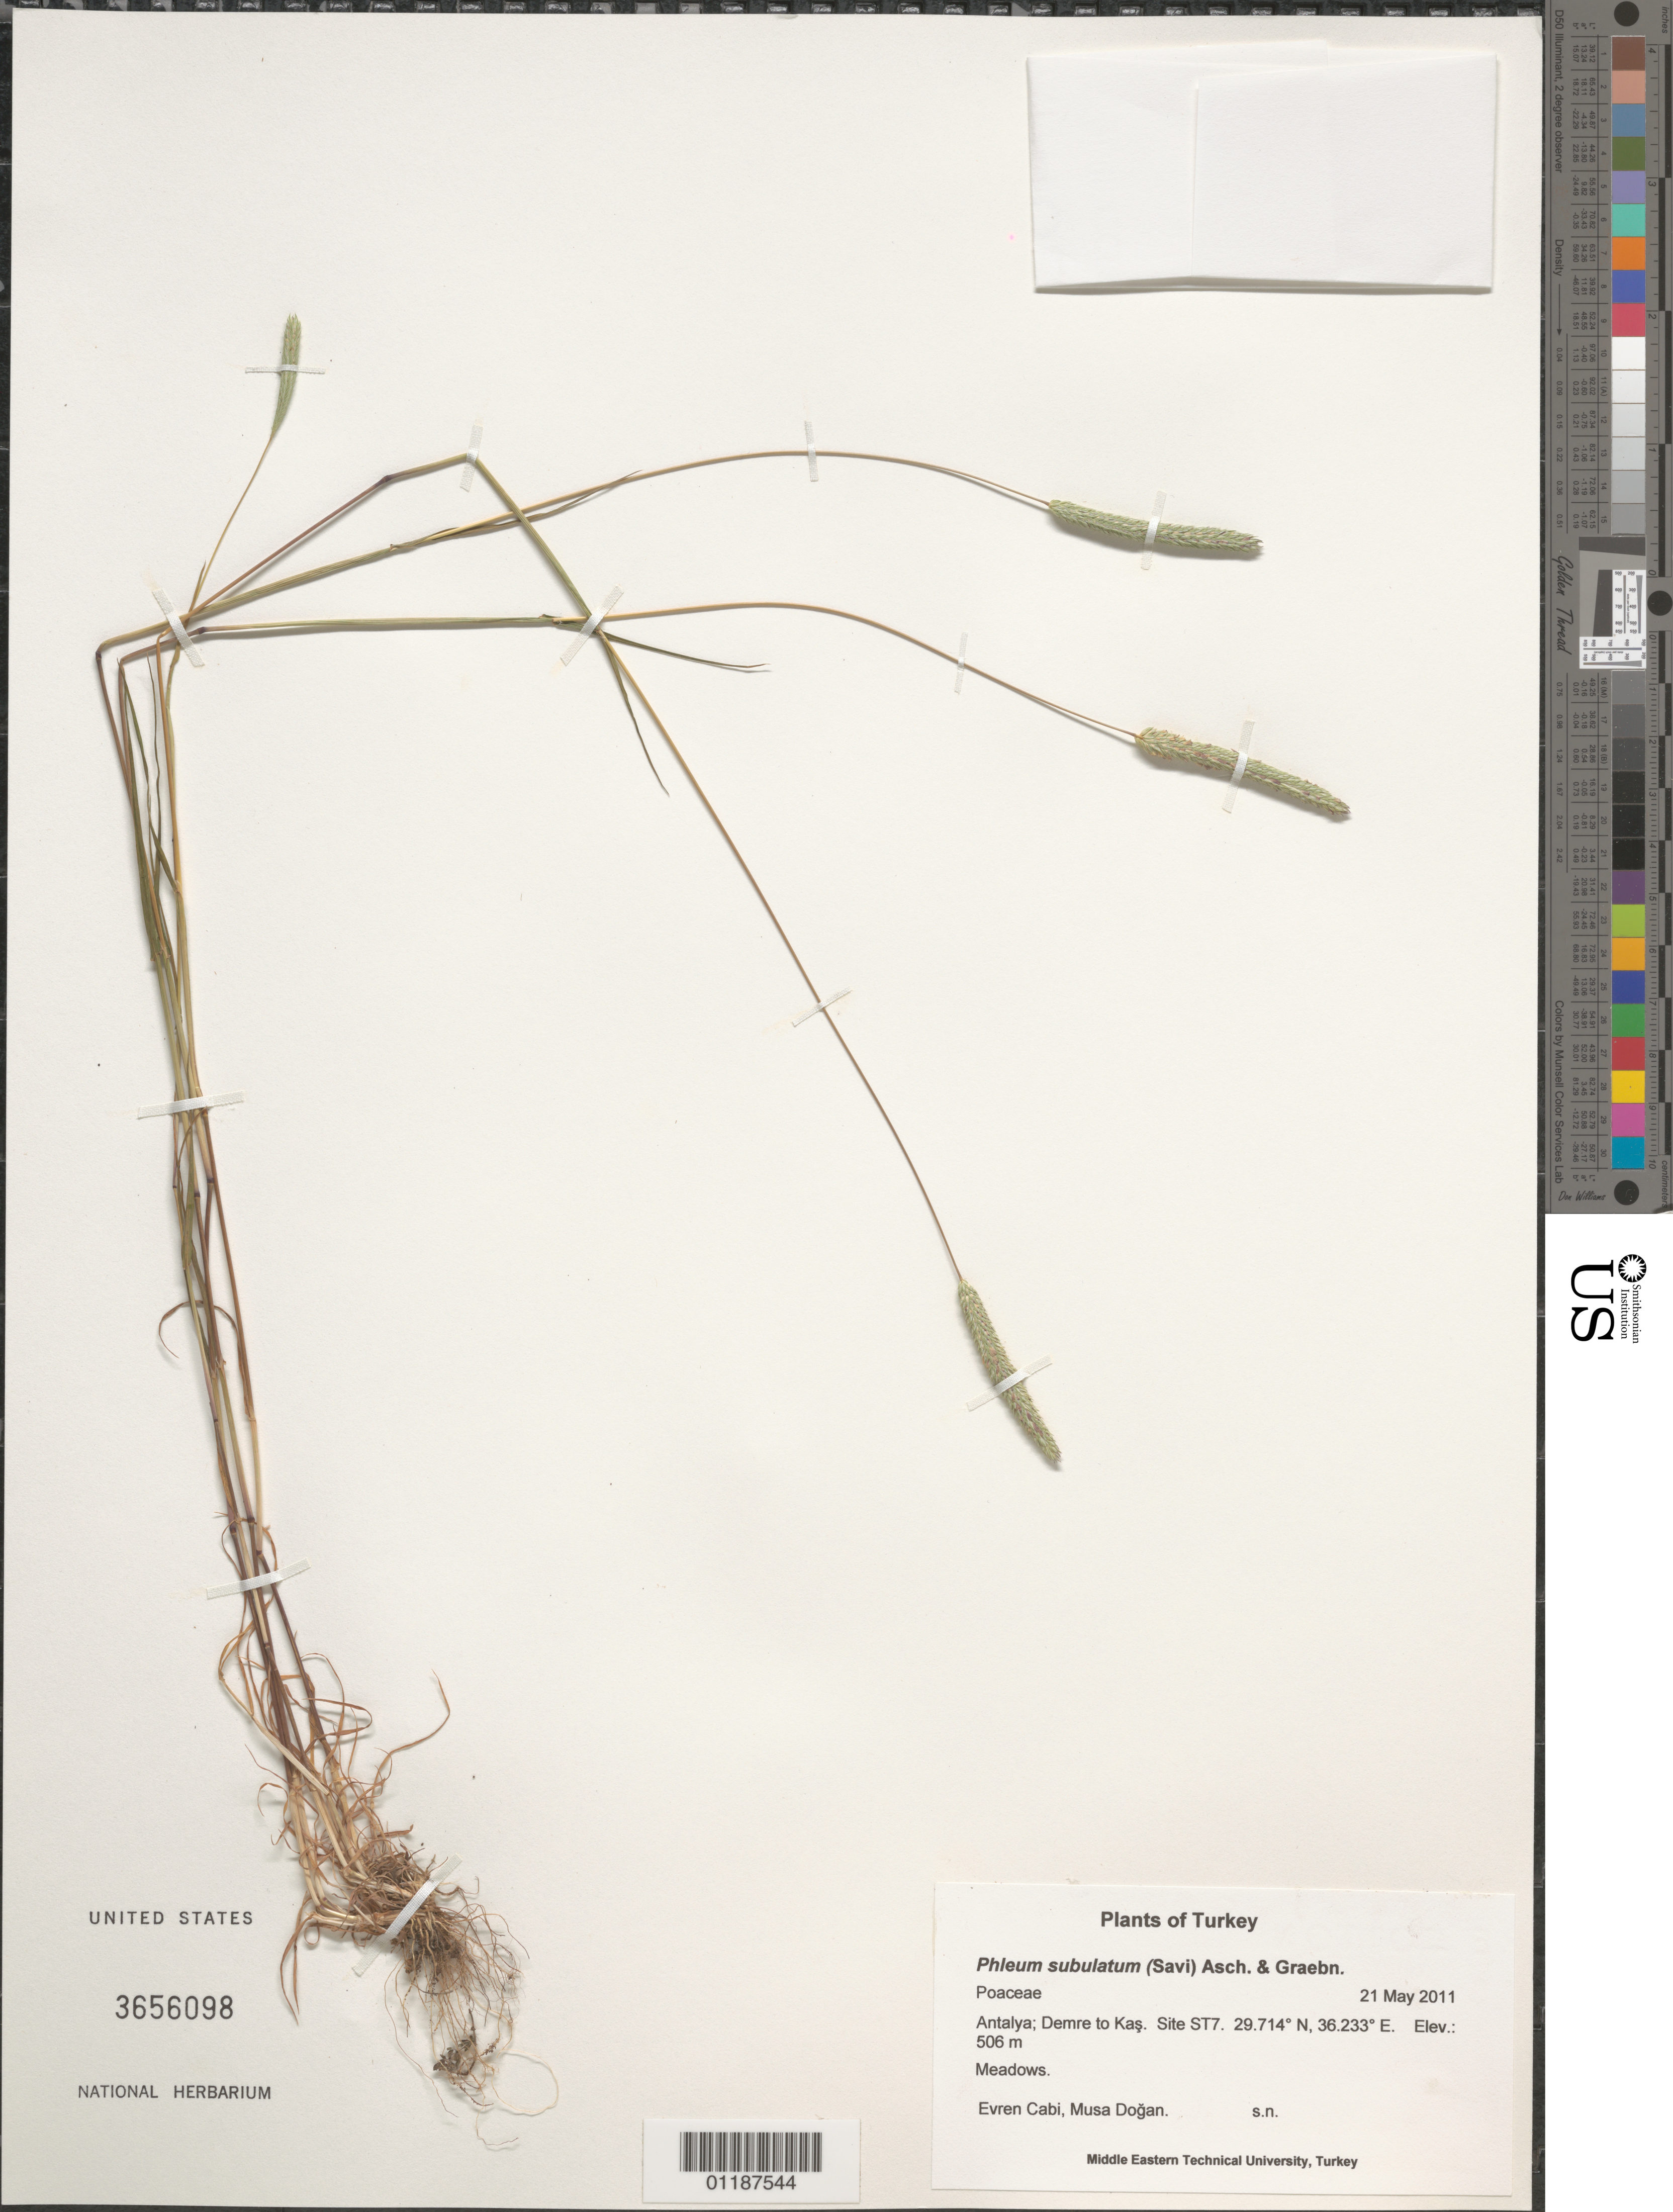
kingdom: Plantae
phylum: Tracheophyta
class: Liliopsida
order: Poales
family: Poaceae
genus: Phleum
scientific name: Phleum subulatum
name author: (Savi) Asch. & Graeb.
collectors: C. Evren & M. Doğan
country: Turkey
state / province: Antalya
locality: Demre to Kas. Site ST7.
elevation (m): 506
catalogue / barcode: US 3656098